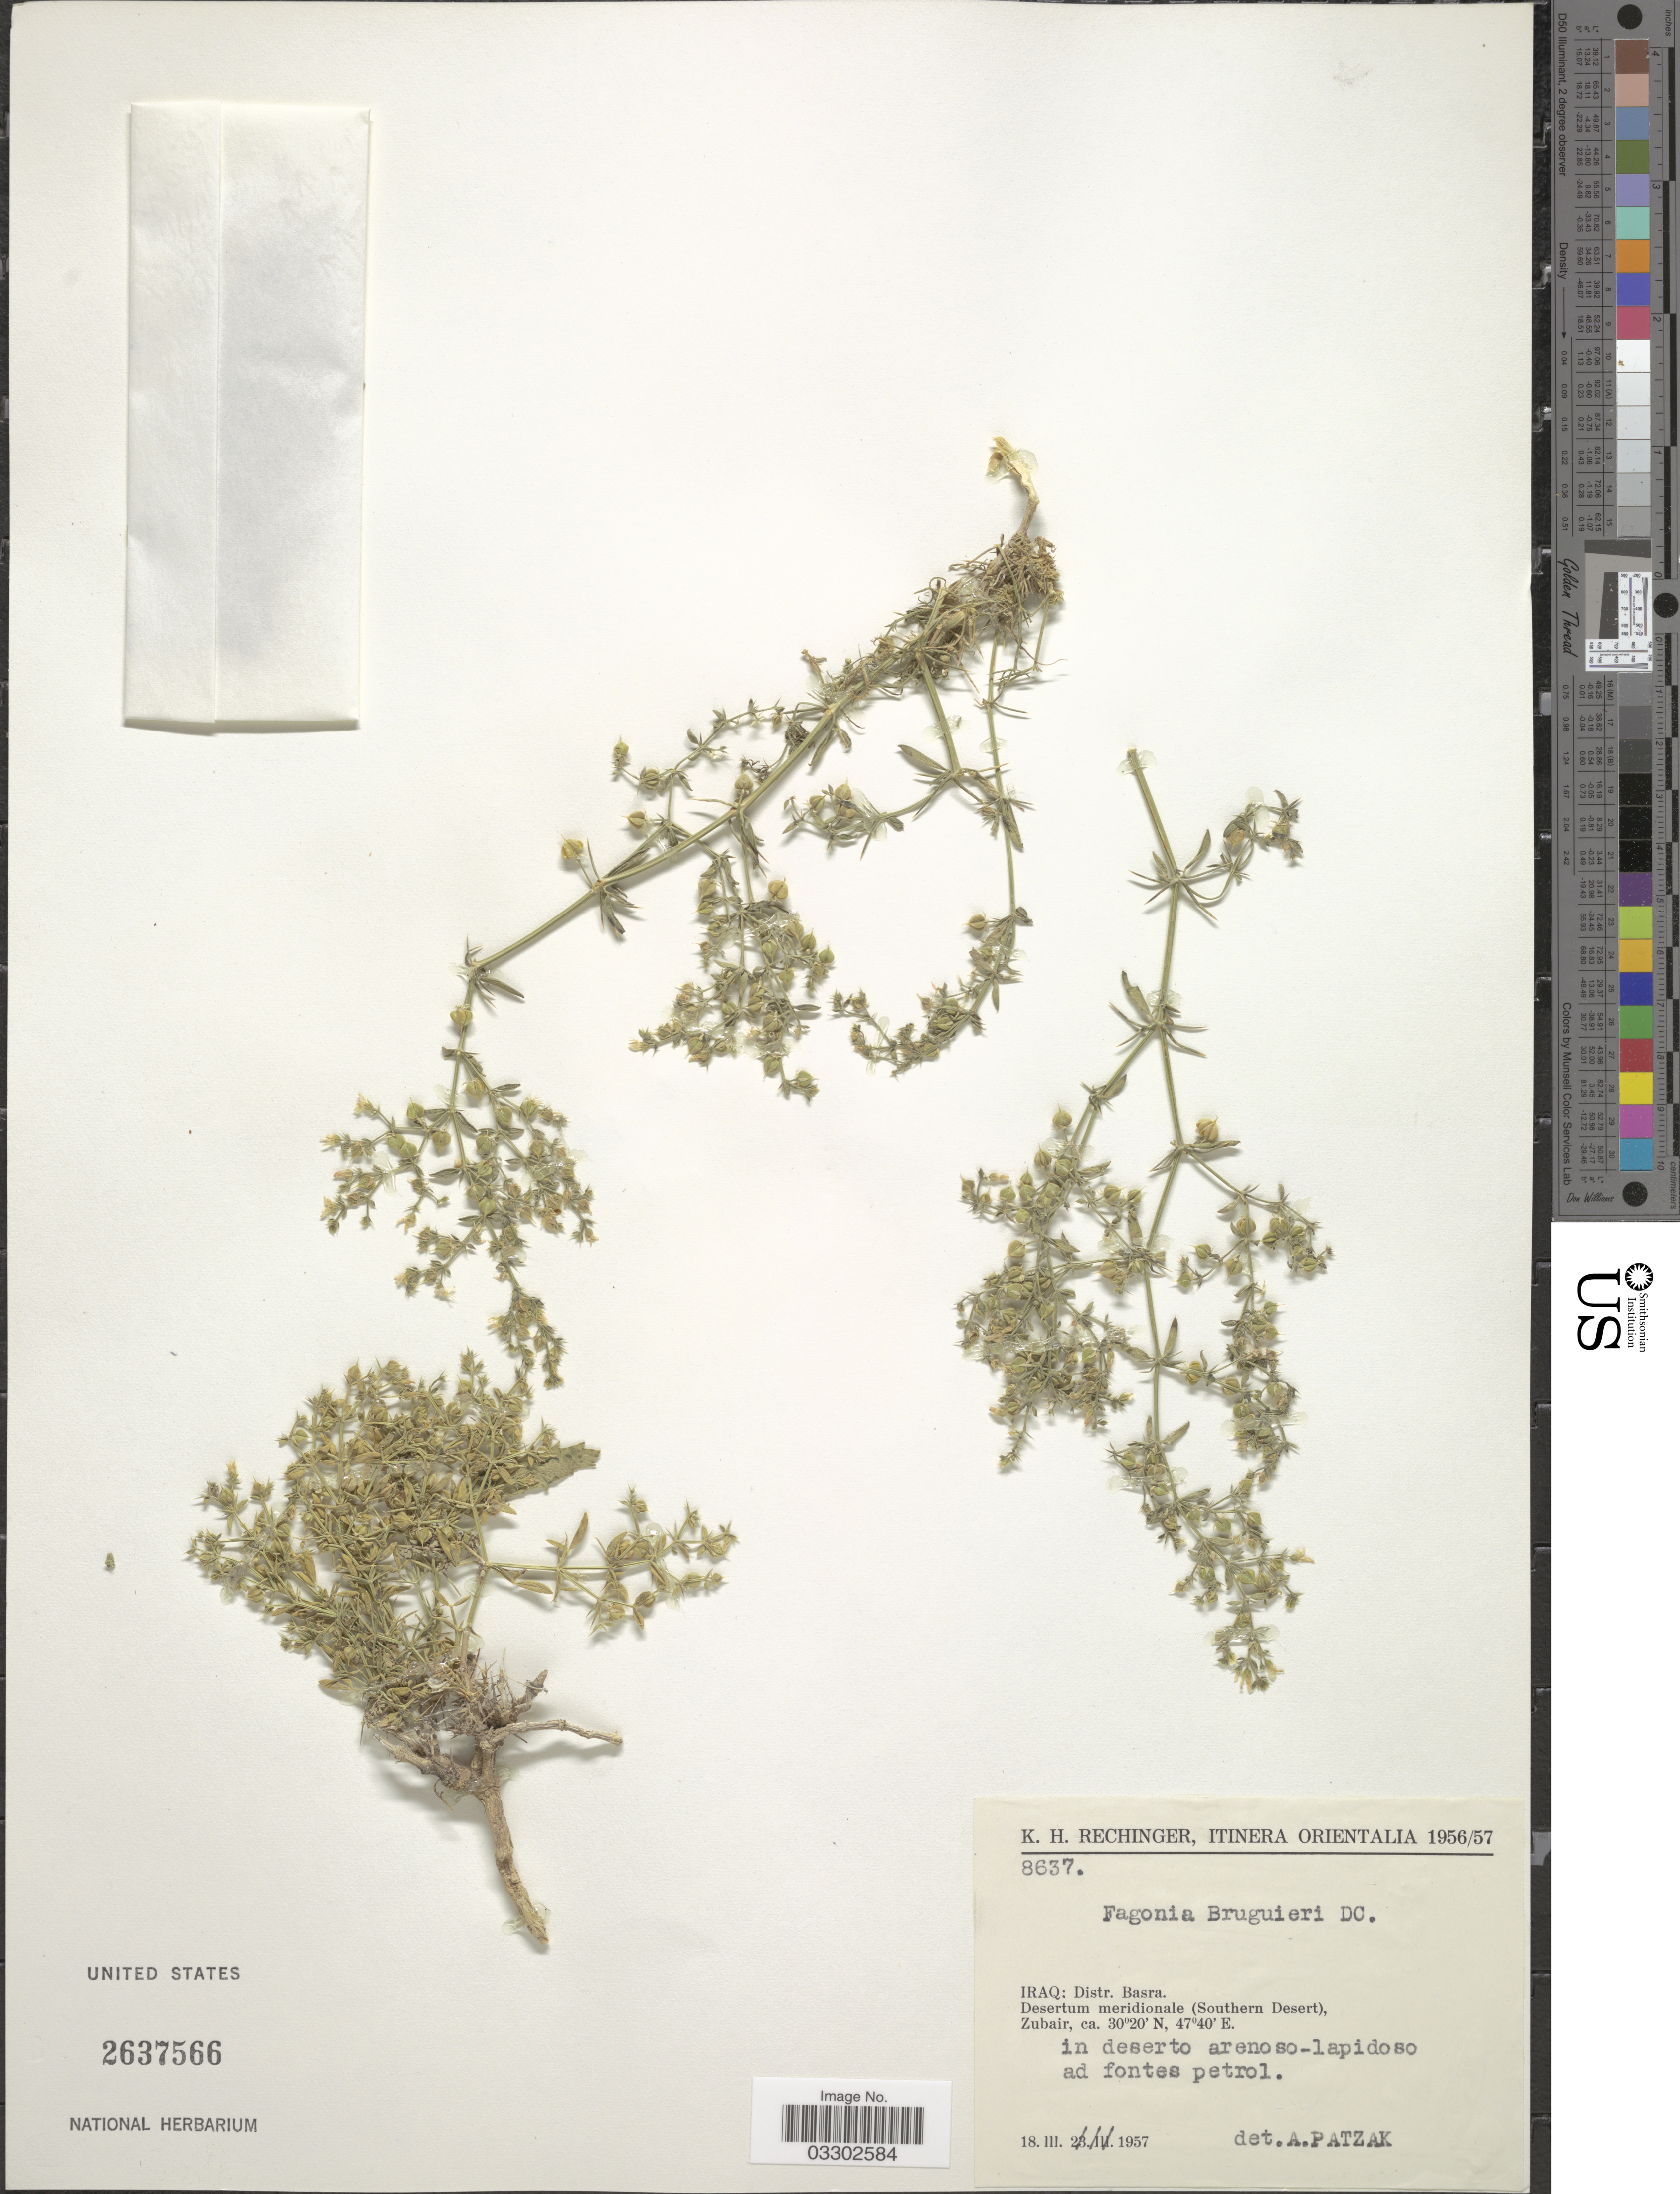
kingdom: Plantae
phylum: Tracheophyta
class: Magnoliopsida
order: Zygophyllales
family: Zygophyllaceae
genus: Fagonia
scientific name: Fagonia bruguieri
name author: DC.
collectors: K. H. Rechinger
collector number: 8637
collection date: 1957-03-18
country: Iraq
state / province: Al Basrah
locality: Orientalia. Distr. Basra. Desertum meridionale (Southern Desert), Zubair.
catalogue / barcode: US 2637566